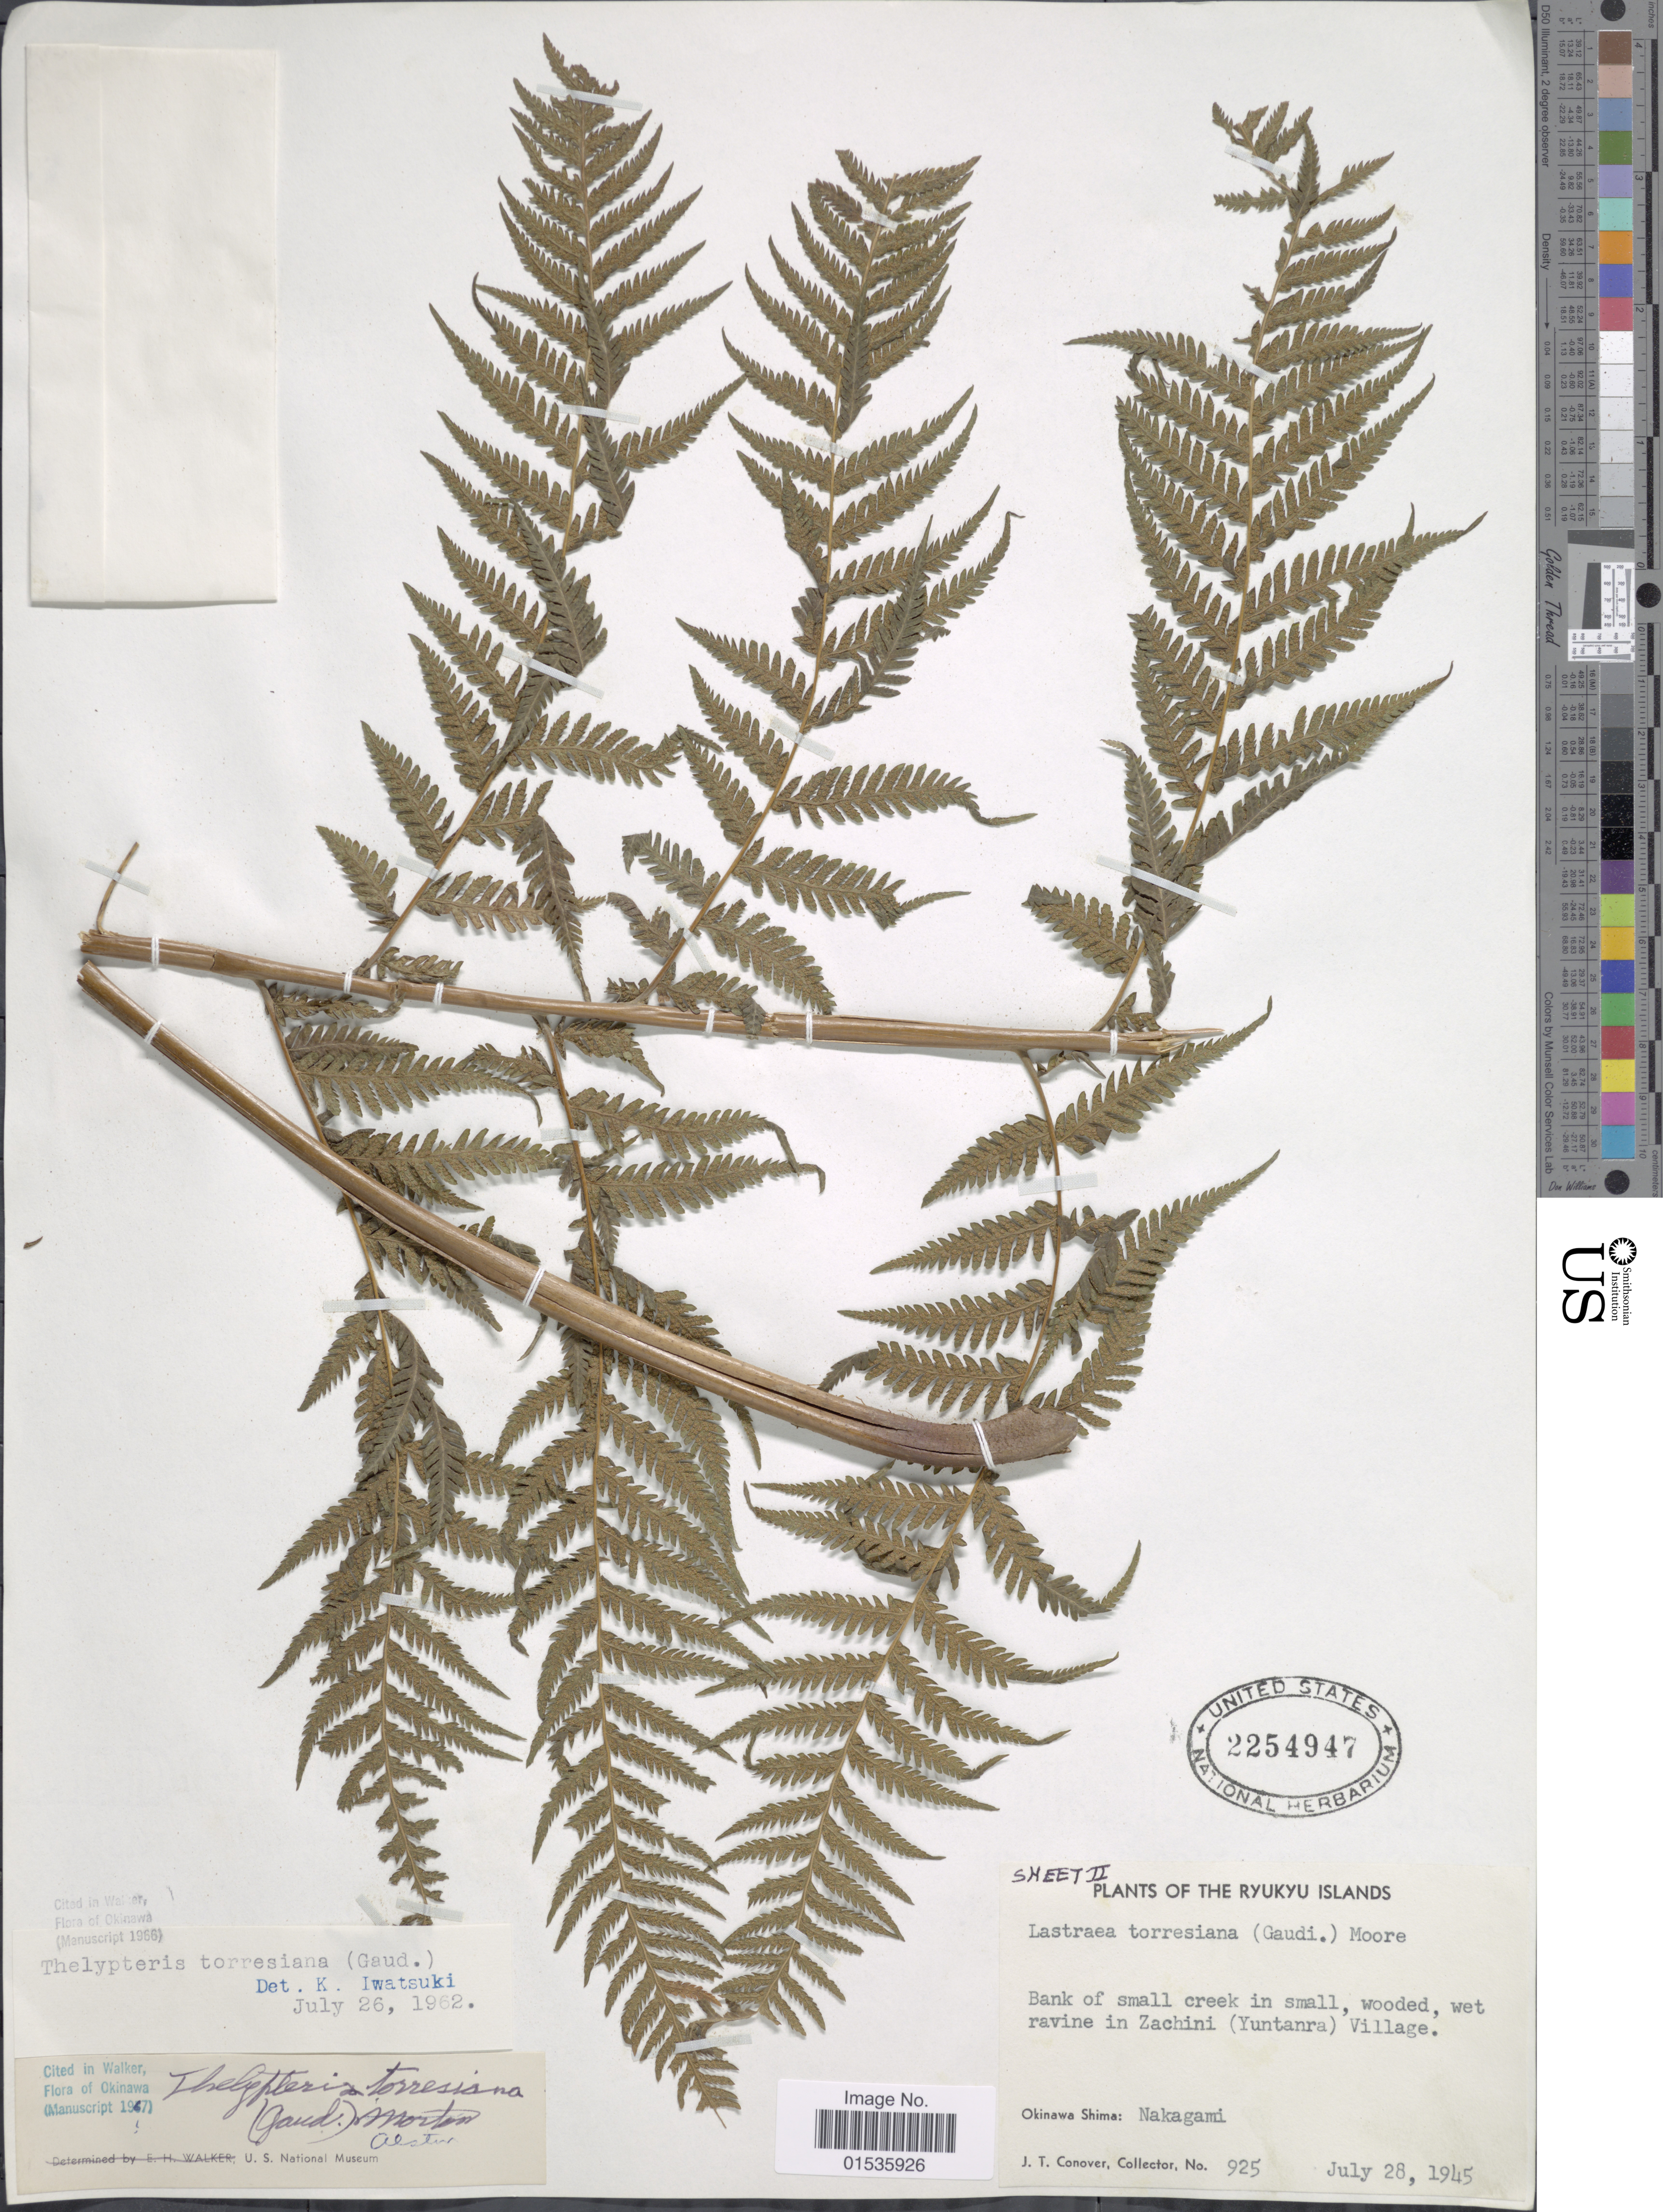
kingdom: Plantae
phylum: Tracheophyta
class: Polypodiopsida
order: Polypodiales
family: Thelypteridaceae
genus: Macrothelypteris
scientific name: Macrothelypteris torresiana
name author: (Gaudich.) Ching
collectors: J. T. Conover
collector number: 925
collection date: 1945-07-28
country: Japan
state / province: Okinawa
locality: Okinawa Shima: Nakagami Ryukyu Islands. Wet ravine in Zachini (Yuntanra) Village.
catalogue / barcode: US 2254947